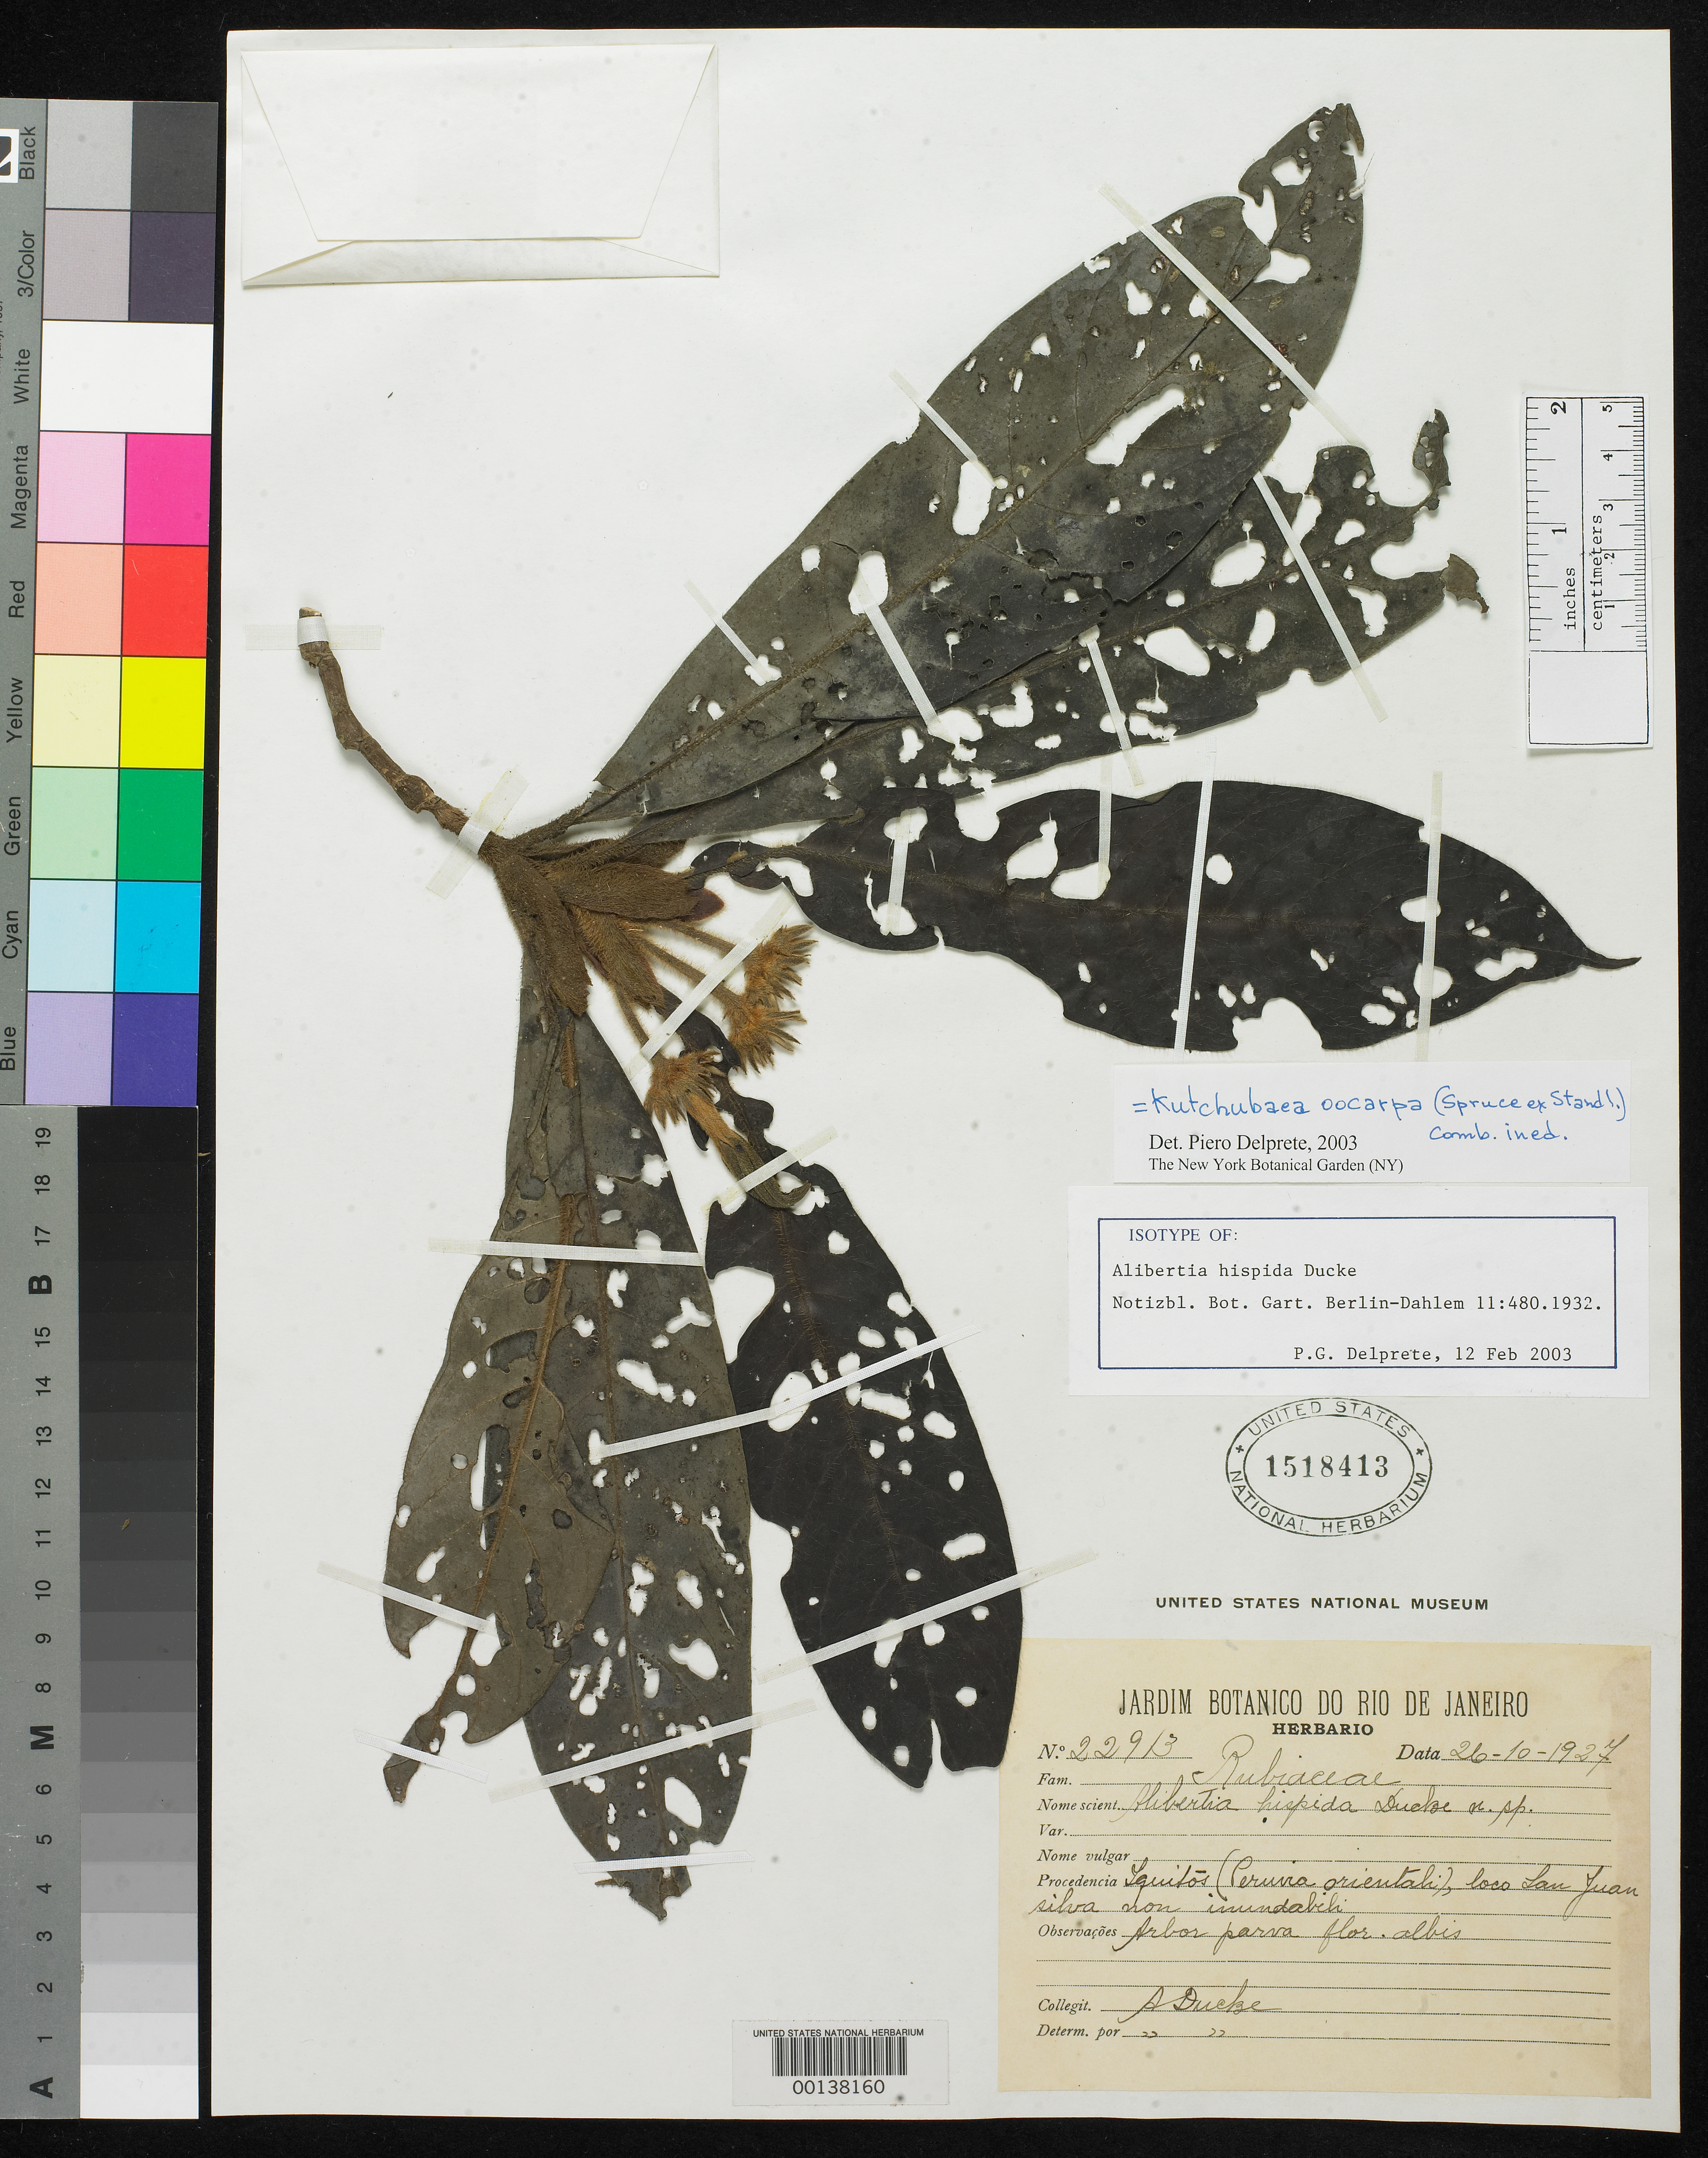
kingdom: Plantae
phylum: Tracheophyta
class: Magnoliopsida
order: Gentianales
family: Rubiaceae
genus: Alibertia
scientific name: Alibertia hispida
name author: Ducke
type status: Isotype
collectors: A. Ducke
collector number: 22913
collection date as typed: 26 Oct 1927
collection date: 1927-10-26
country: Peru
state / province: Loreto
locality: Near Iquitos.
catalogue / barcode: US 1518413